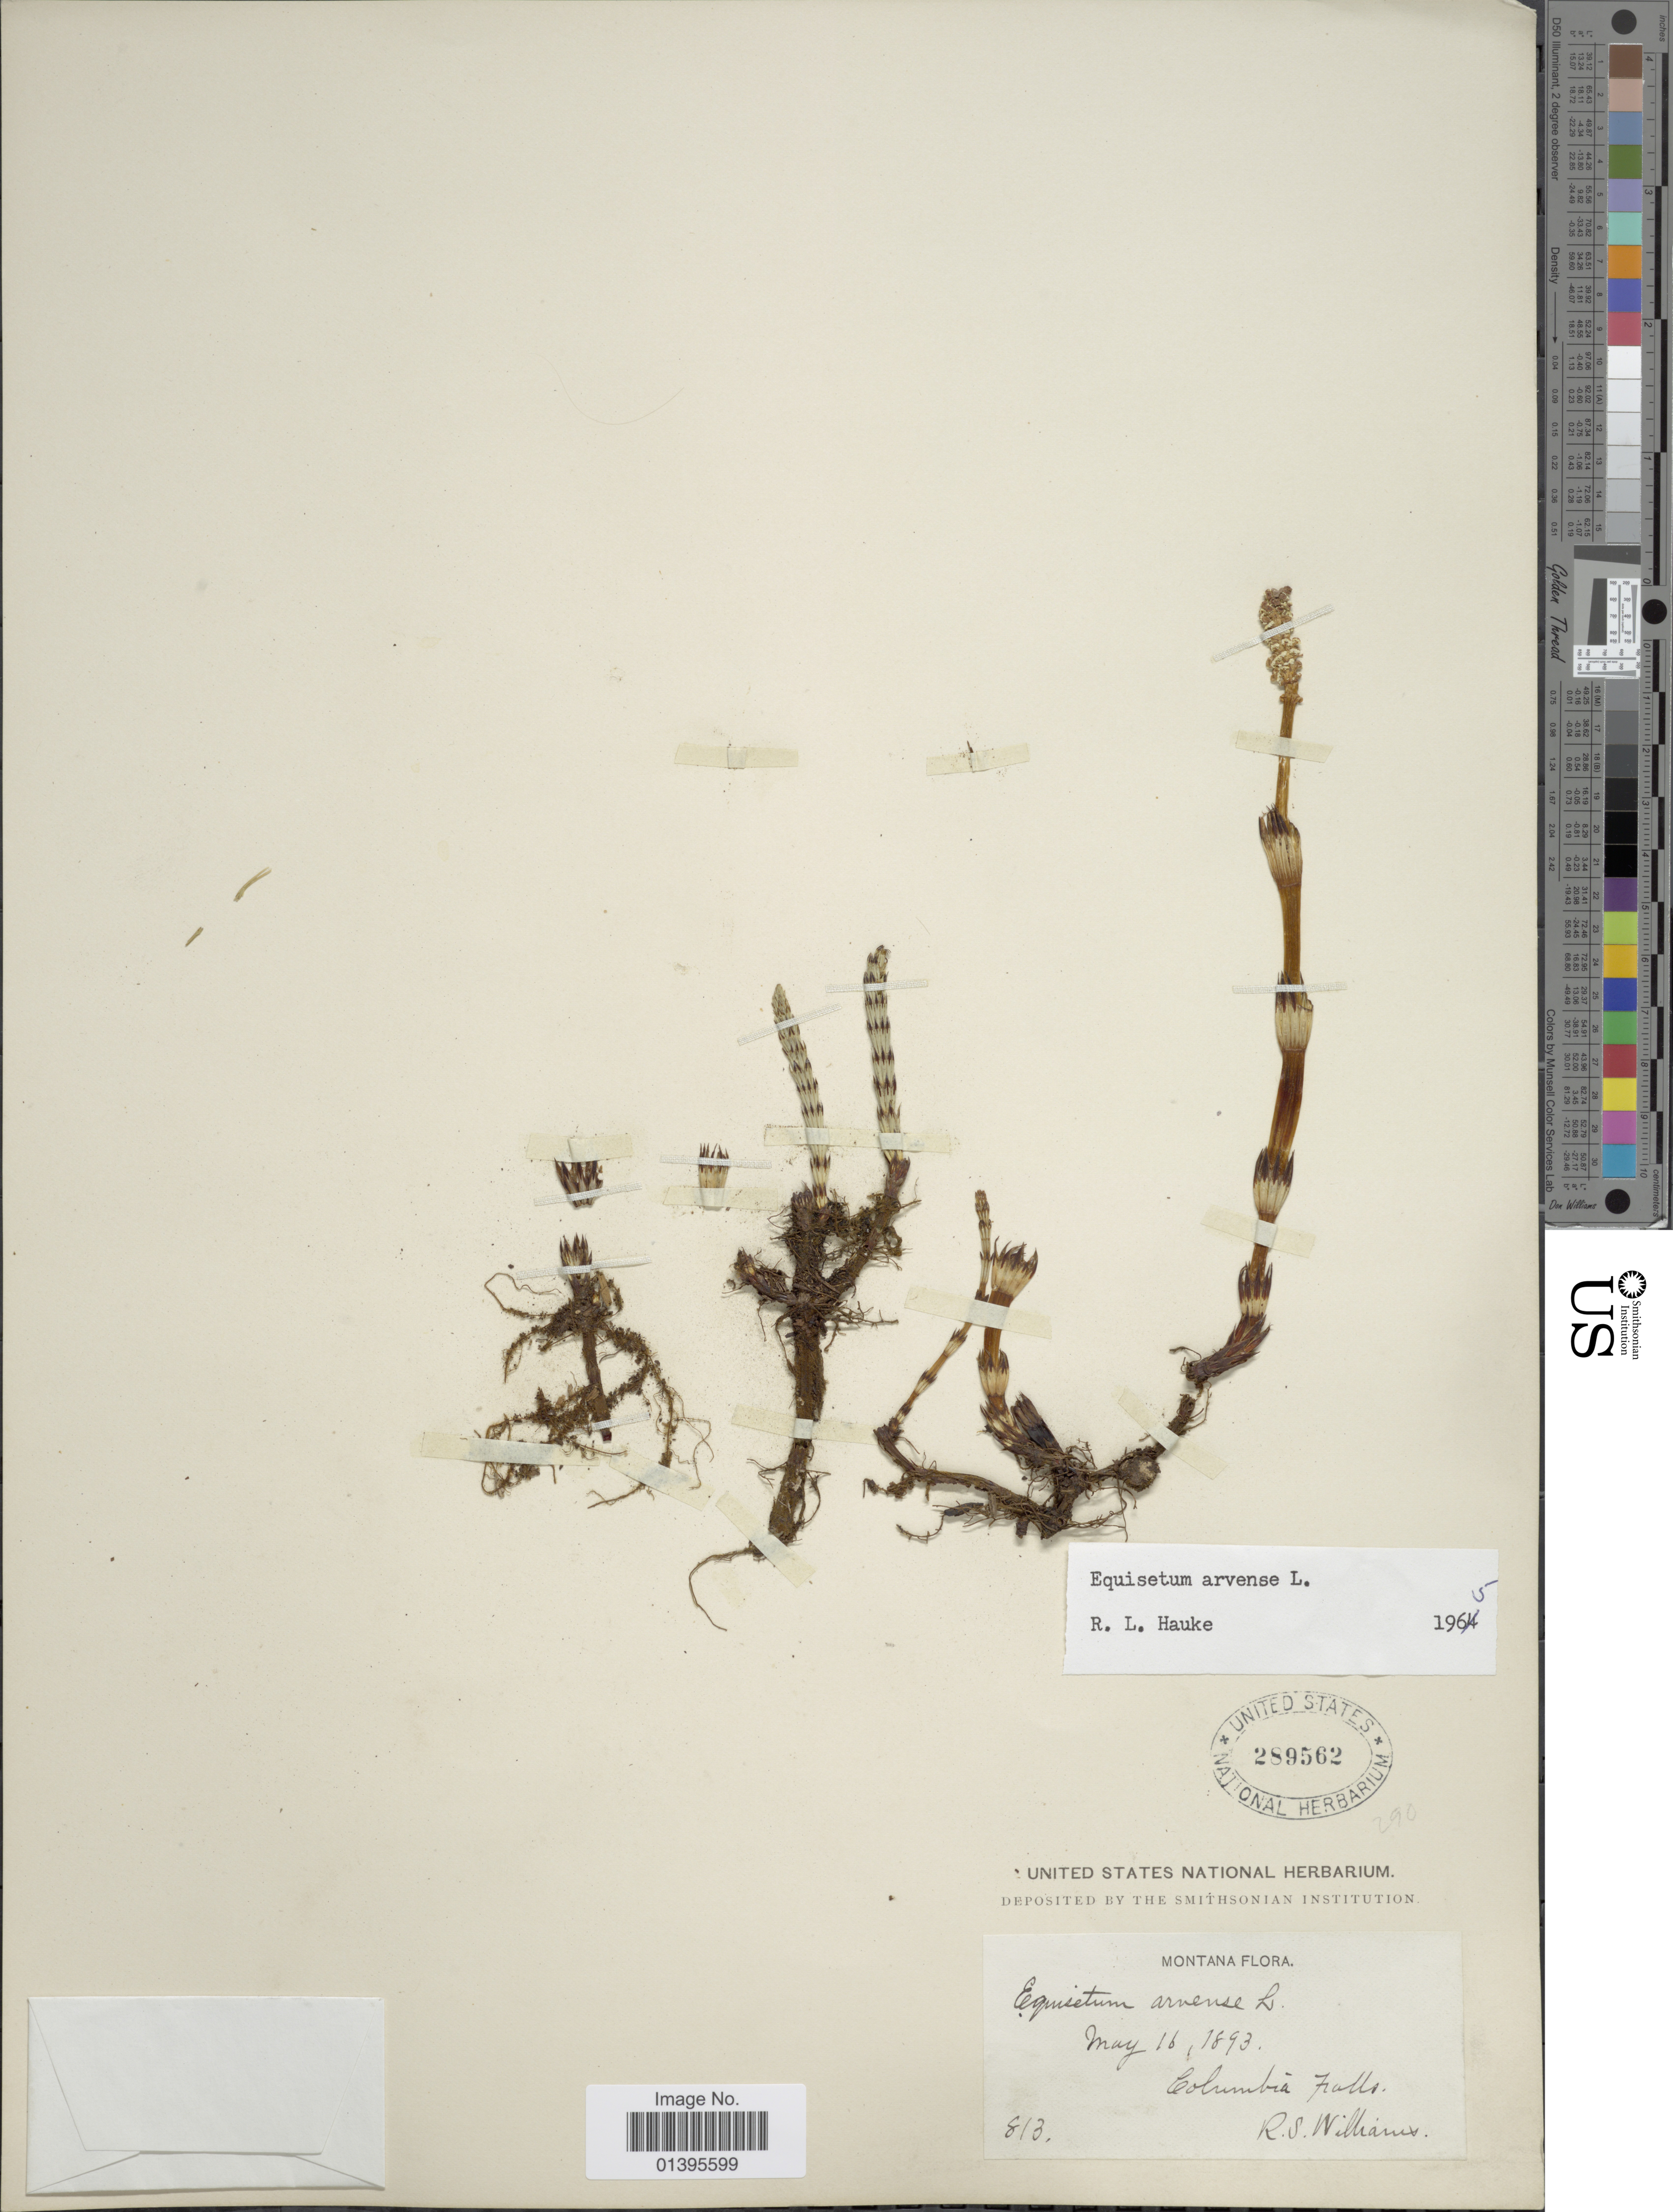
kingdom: Plantae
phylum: Tracheophyta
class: Polypodiopsida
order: Equisetales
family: Equisetaceae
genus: Equisetum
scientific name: Equisetum arvense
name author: L.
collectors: R. S. Williams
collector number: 813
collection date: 1893-05-16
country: United States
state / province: Montana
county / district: Flathead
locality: Columbia Falls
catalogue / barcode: US 289562